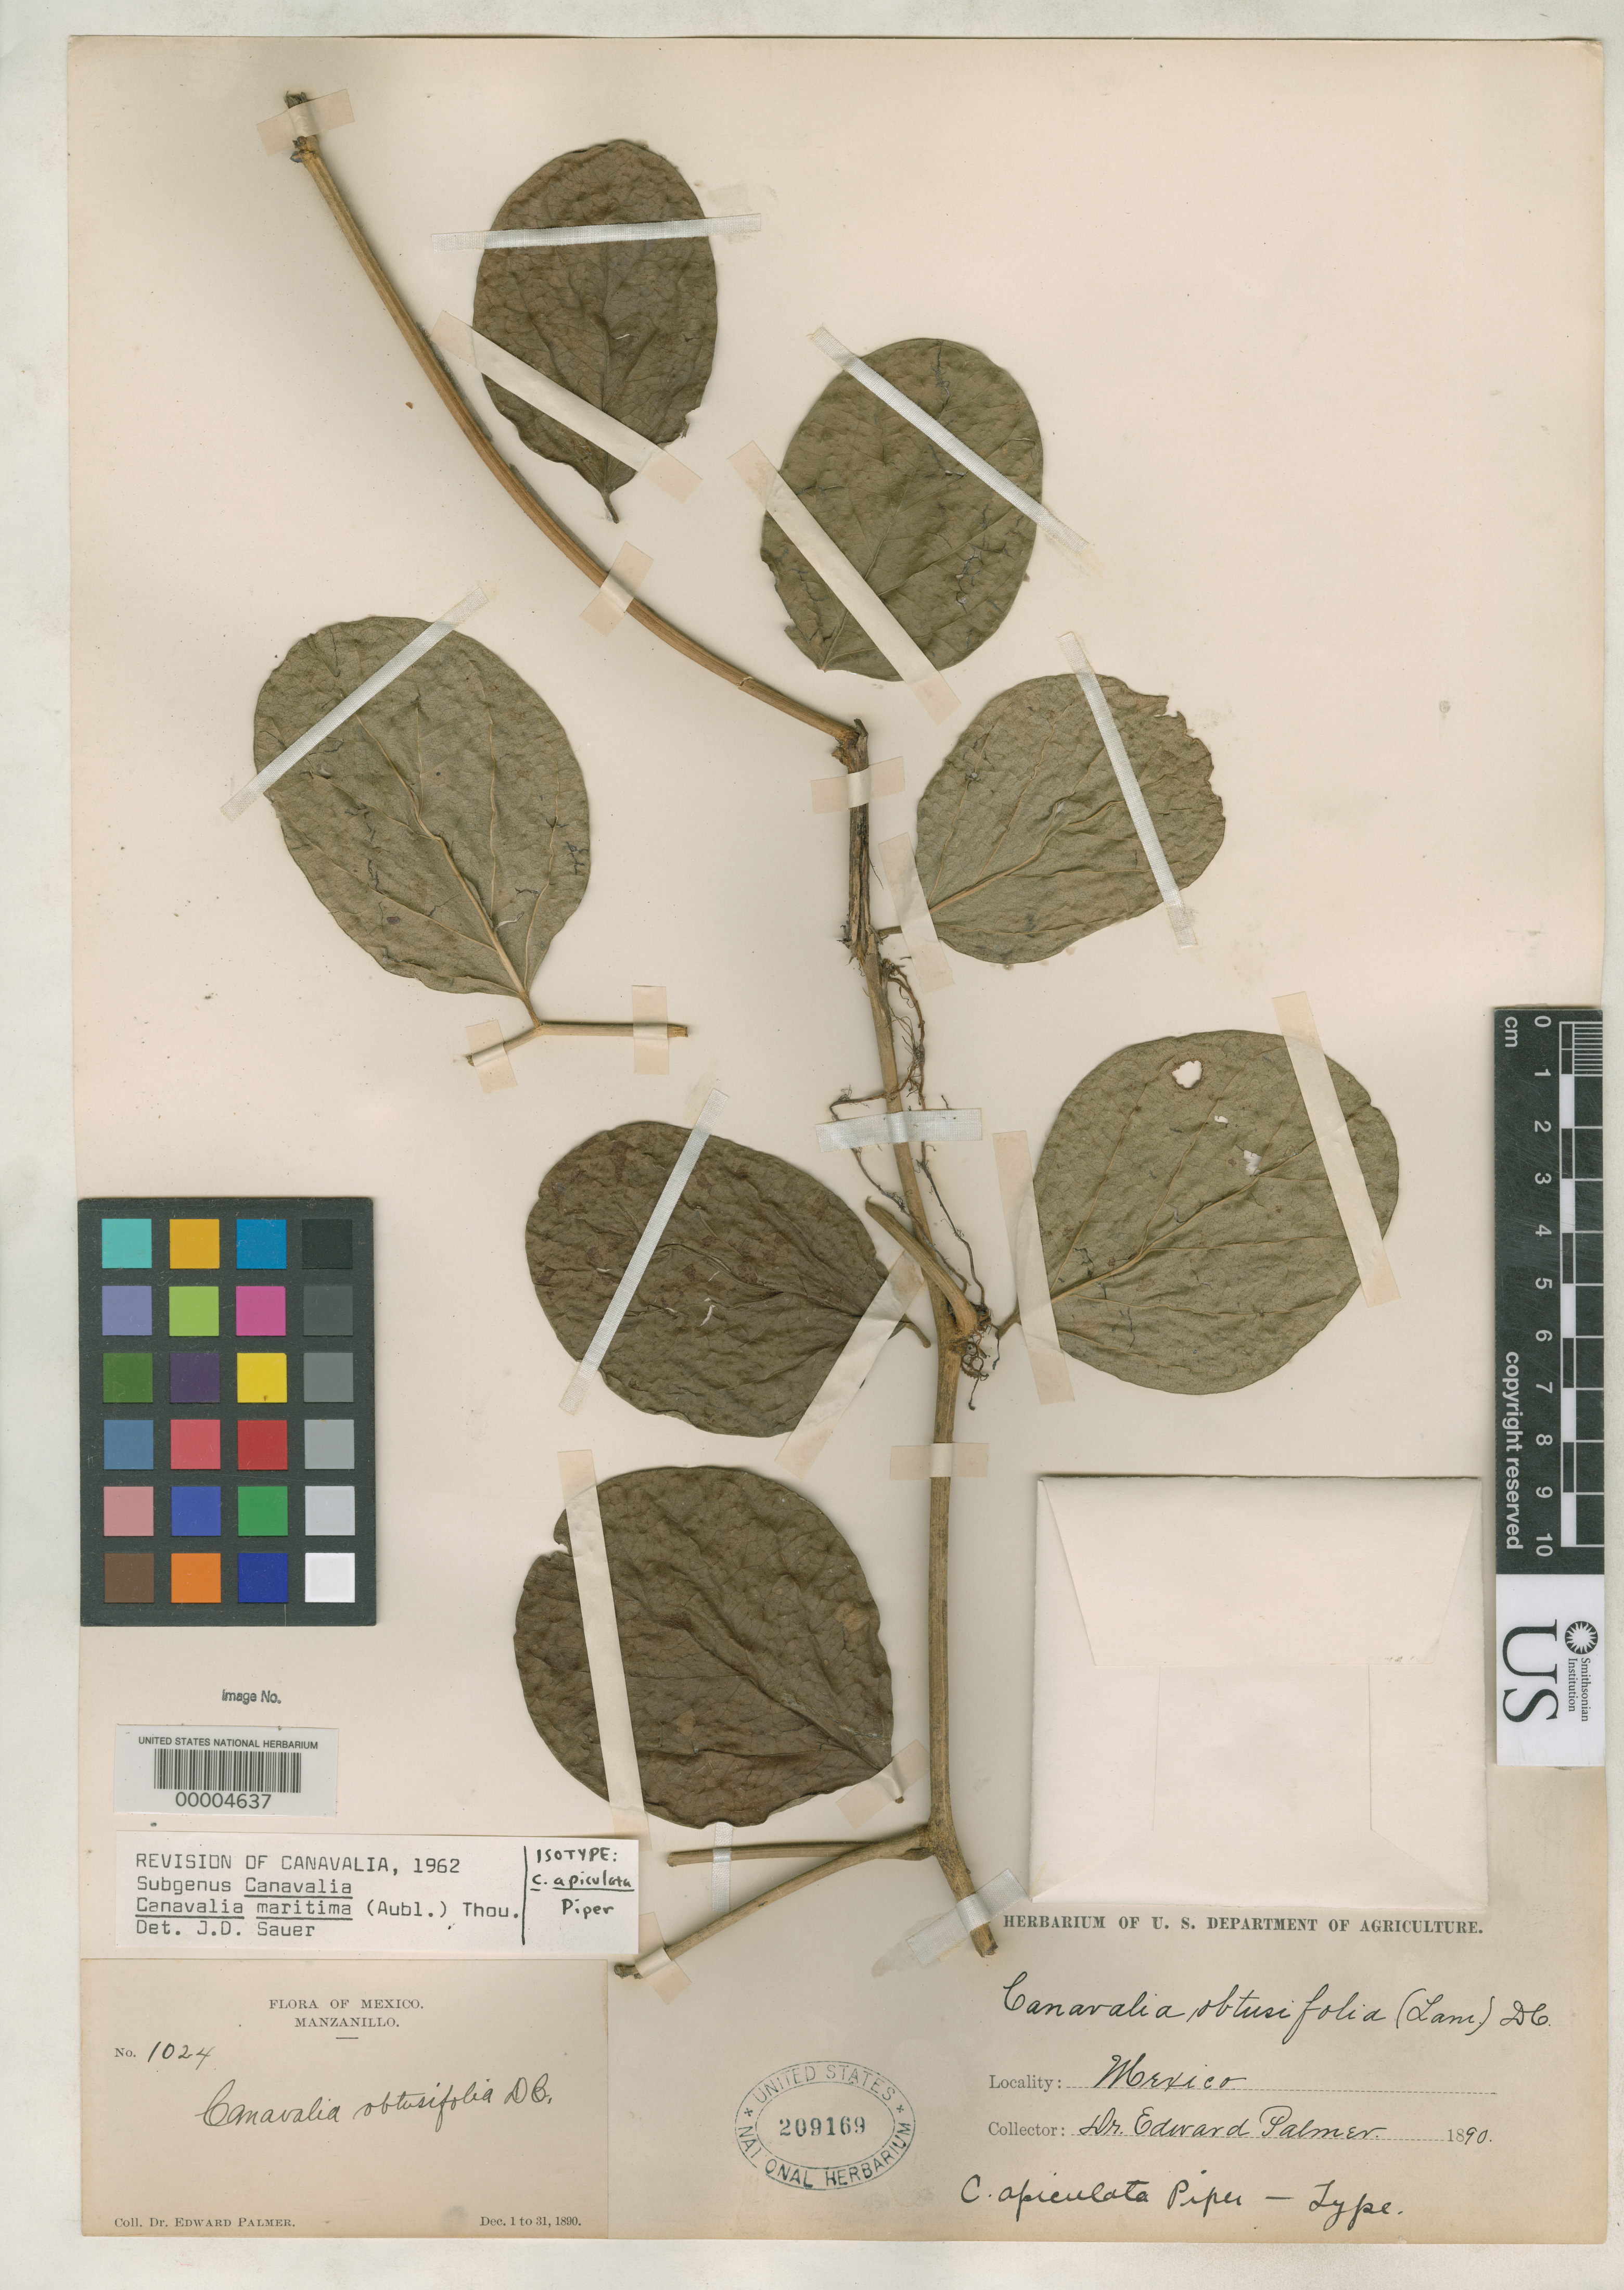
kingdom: Plantae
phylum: Tracheophyta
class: Magnoliopsida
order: Fabales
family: Fabaceae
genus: Canavalia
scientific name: Canavalia apiculata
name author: Piper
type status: Isolectotype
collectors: E. Palmer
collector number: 1024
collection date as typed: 01 Dec 1890 to 31 Dec 1890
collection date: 1890-12-01/1890-12-31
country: Mexico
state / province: Colima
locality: Manzanillo.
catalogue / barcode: US 209169